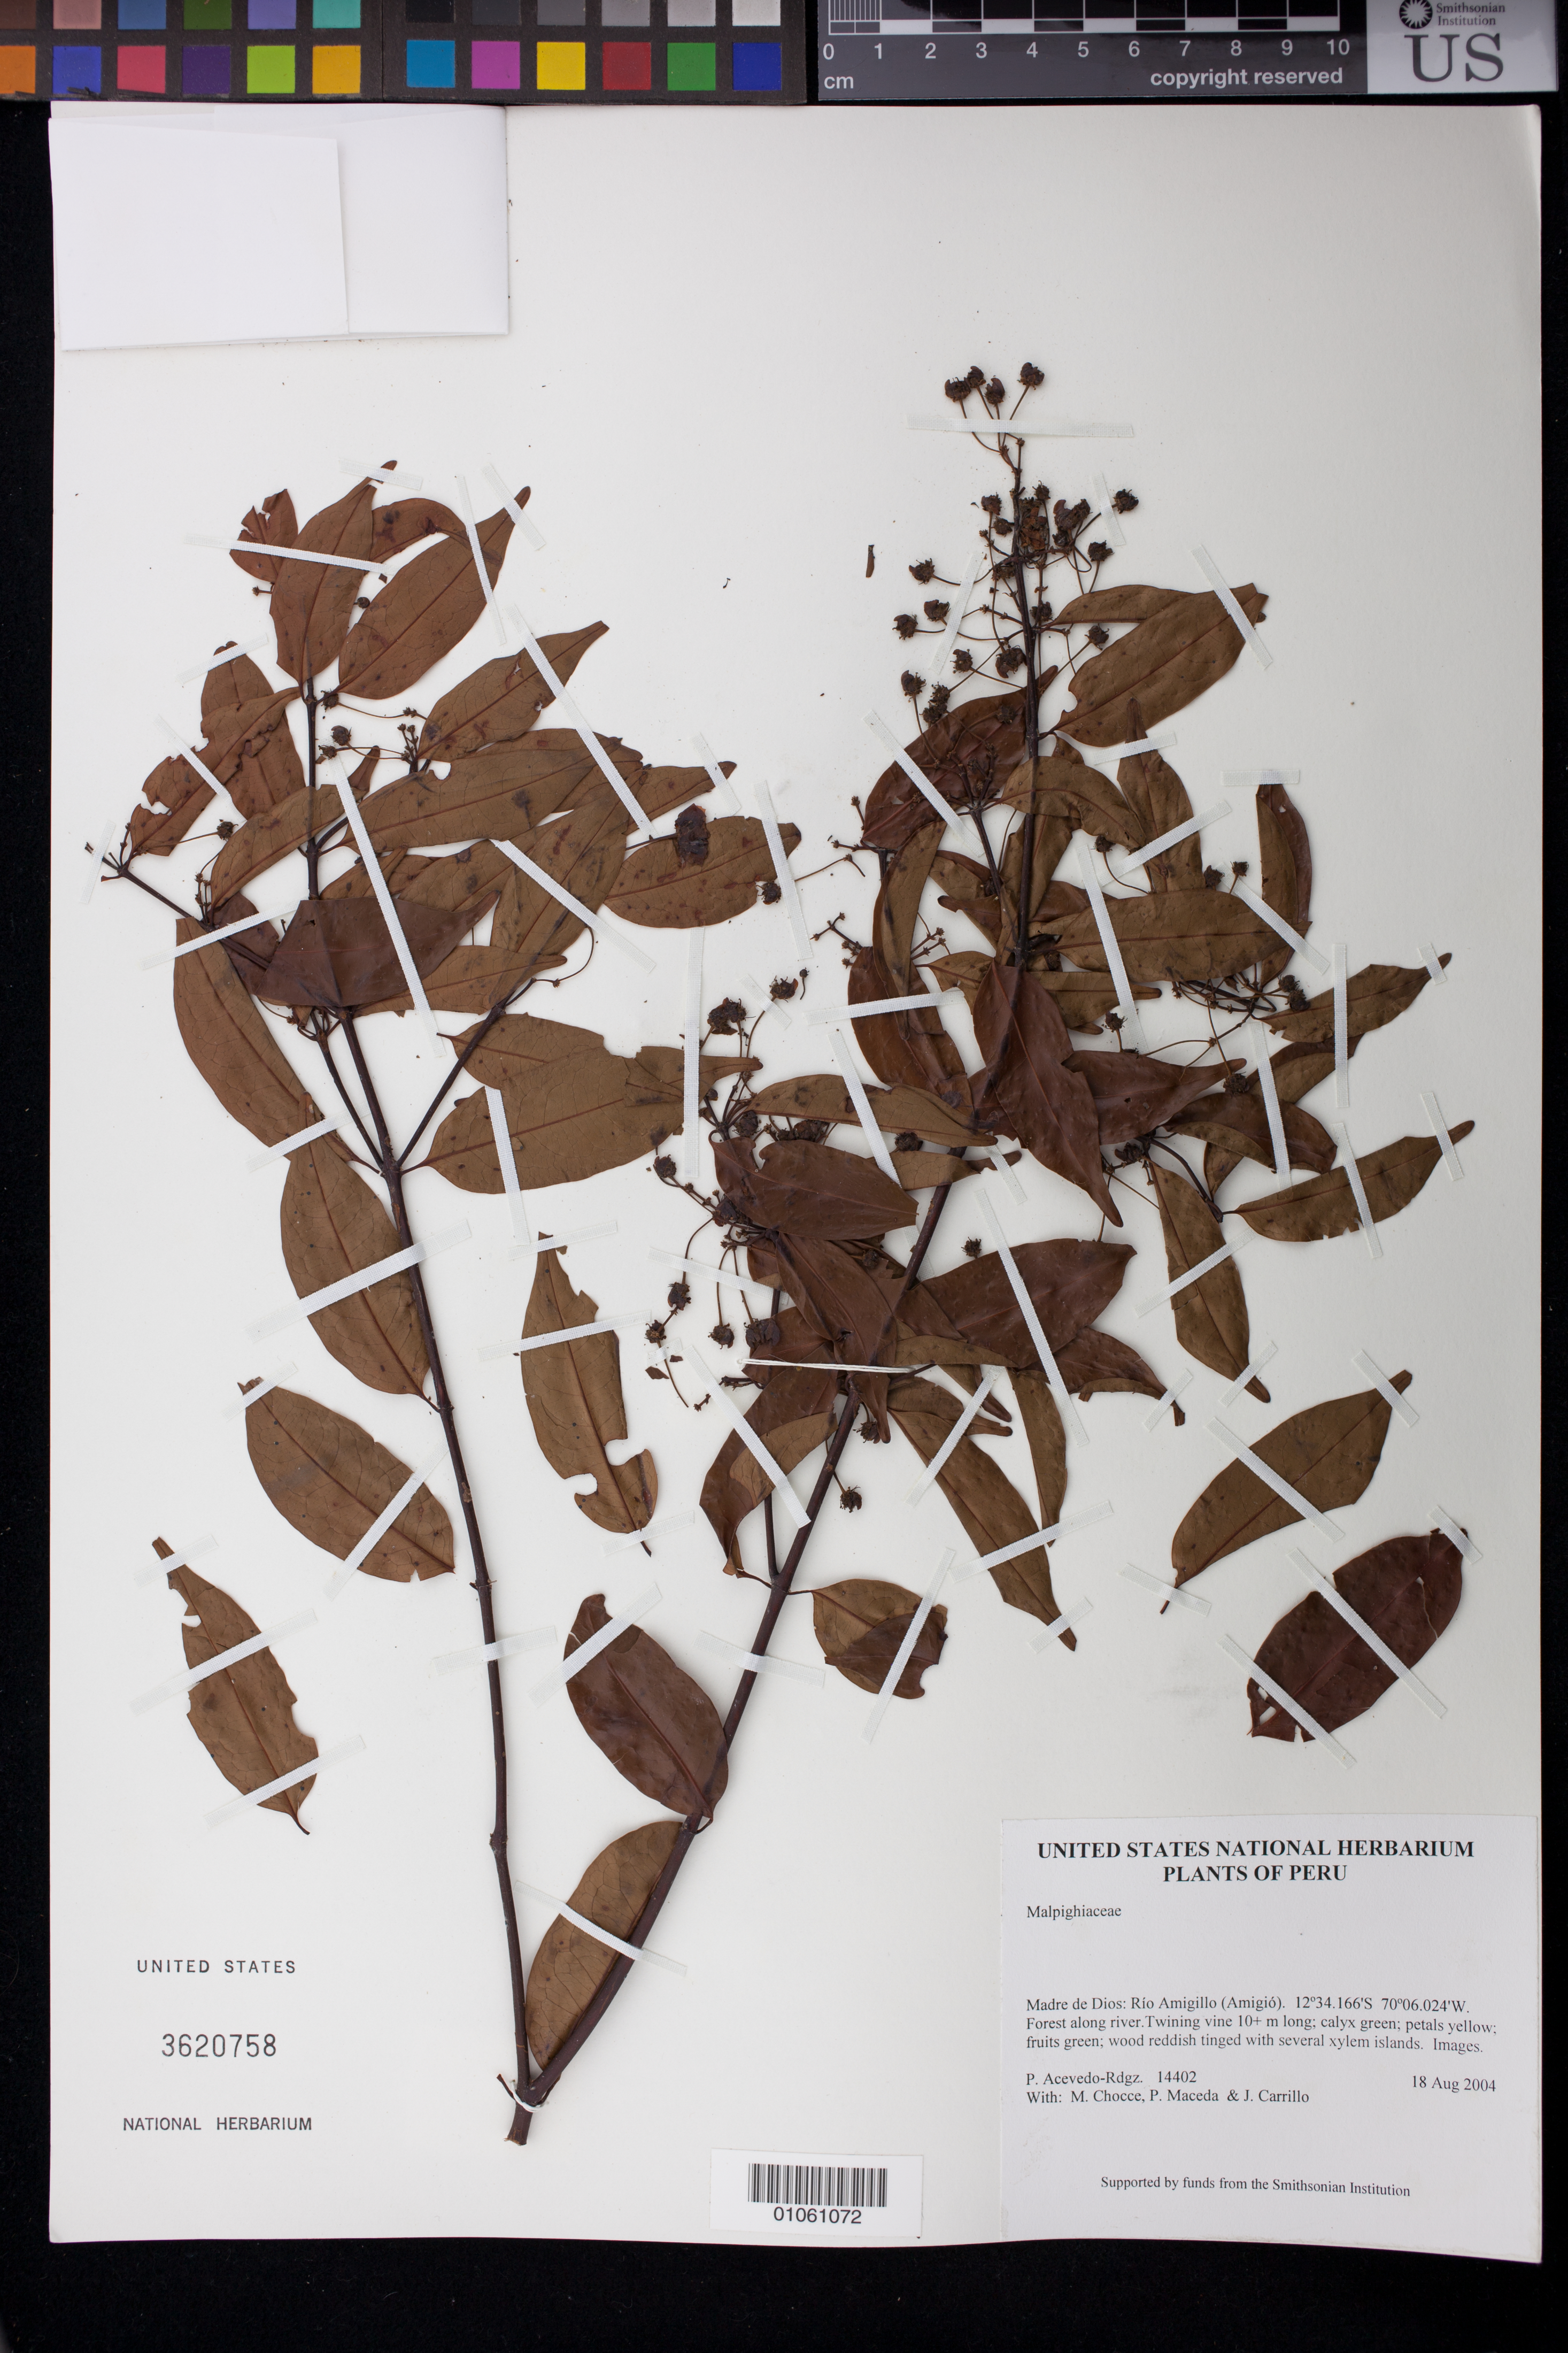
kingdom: Plantae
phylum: Tracheophyta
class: Magnoliopsida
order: Malpighiales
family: Malpighiaceae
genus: Tetrapterys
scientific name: Tetrapterys sp.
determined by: Strong, Mark T., (BOT), Smithsonian Institution - National Museum of Natural History (UNITED STATES)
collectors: P. Acevedo-Rodr., M. Chocce, P. Maceda & J. Carrillo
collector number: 14402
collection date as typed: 18 Aug 2004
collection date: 2004-08-18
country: Peru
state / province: Madre de Dios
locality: Madre de Dios: Río Amigillo (Amigió)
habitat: Forest along river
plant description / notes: US, NY, MO, K, MICH, F, B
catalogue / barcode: US 3620758